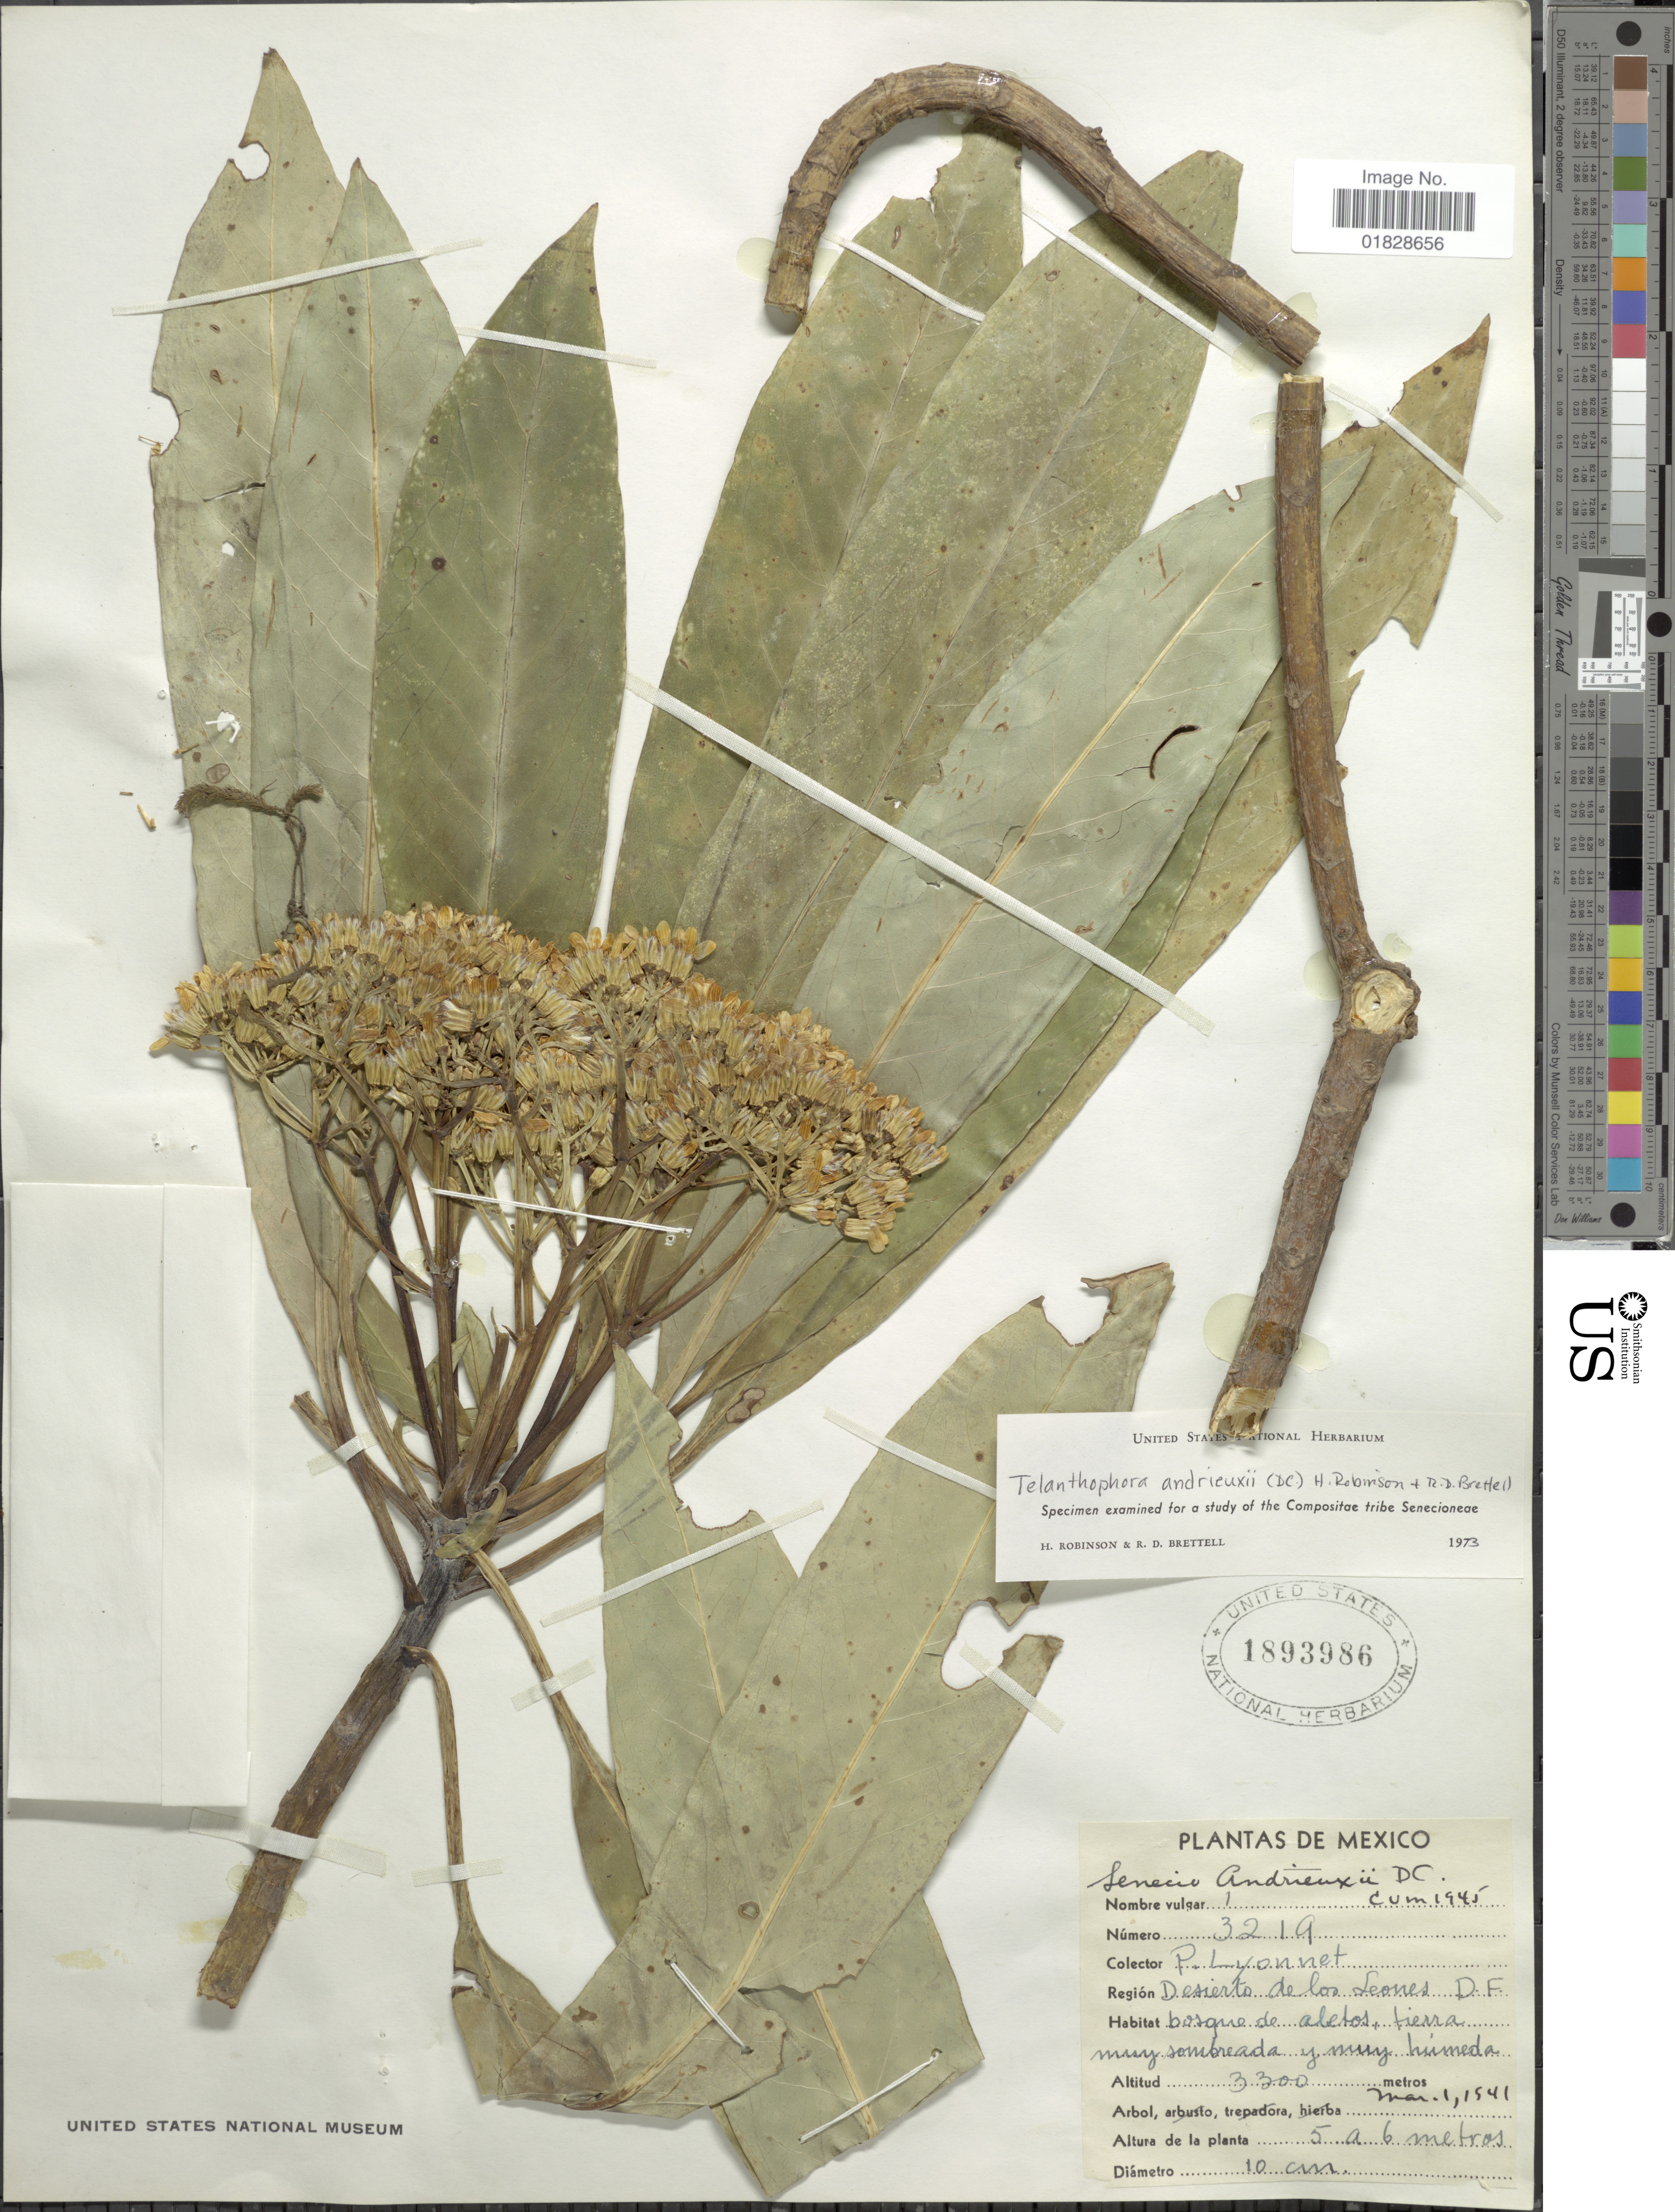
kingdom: Plantae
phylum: Tracheophyta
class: Magnoliopsida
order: Asterales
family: Asteraceae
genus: Telanthophora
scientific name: Telanthophora andrieuxii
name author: (DC.) H. Rob. & Brettell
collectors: P. Lyonnet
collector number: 3219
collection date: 1941-03-01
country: Mexico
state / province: Distrito Federal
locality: Desierto de los Leones. D.F.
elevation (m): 3300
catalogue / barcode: US 1893986